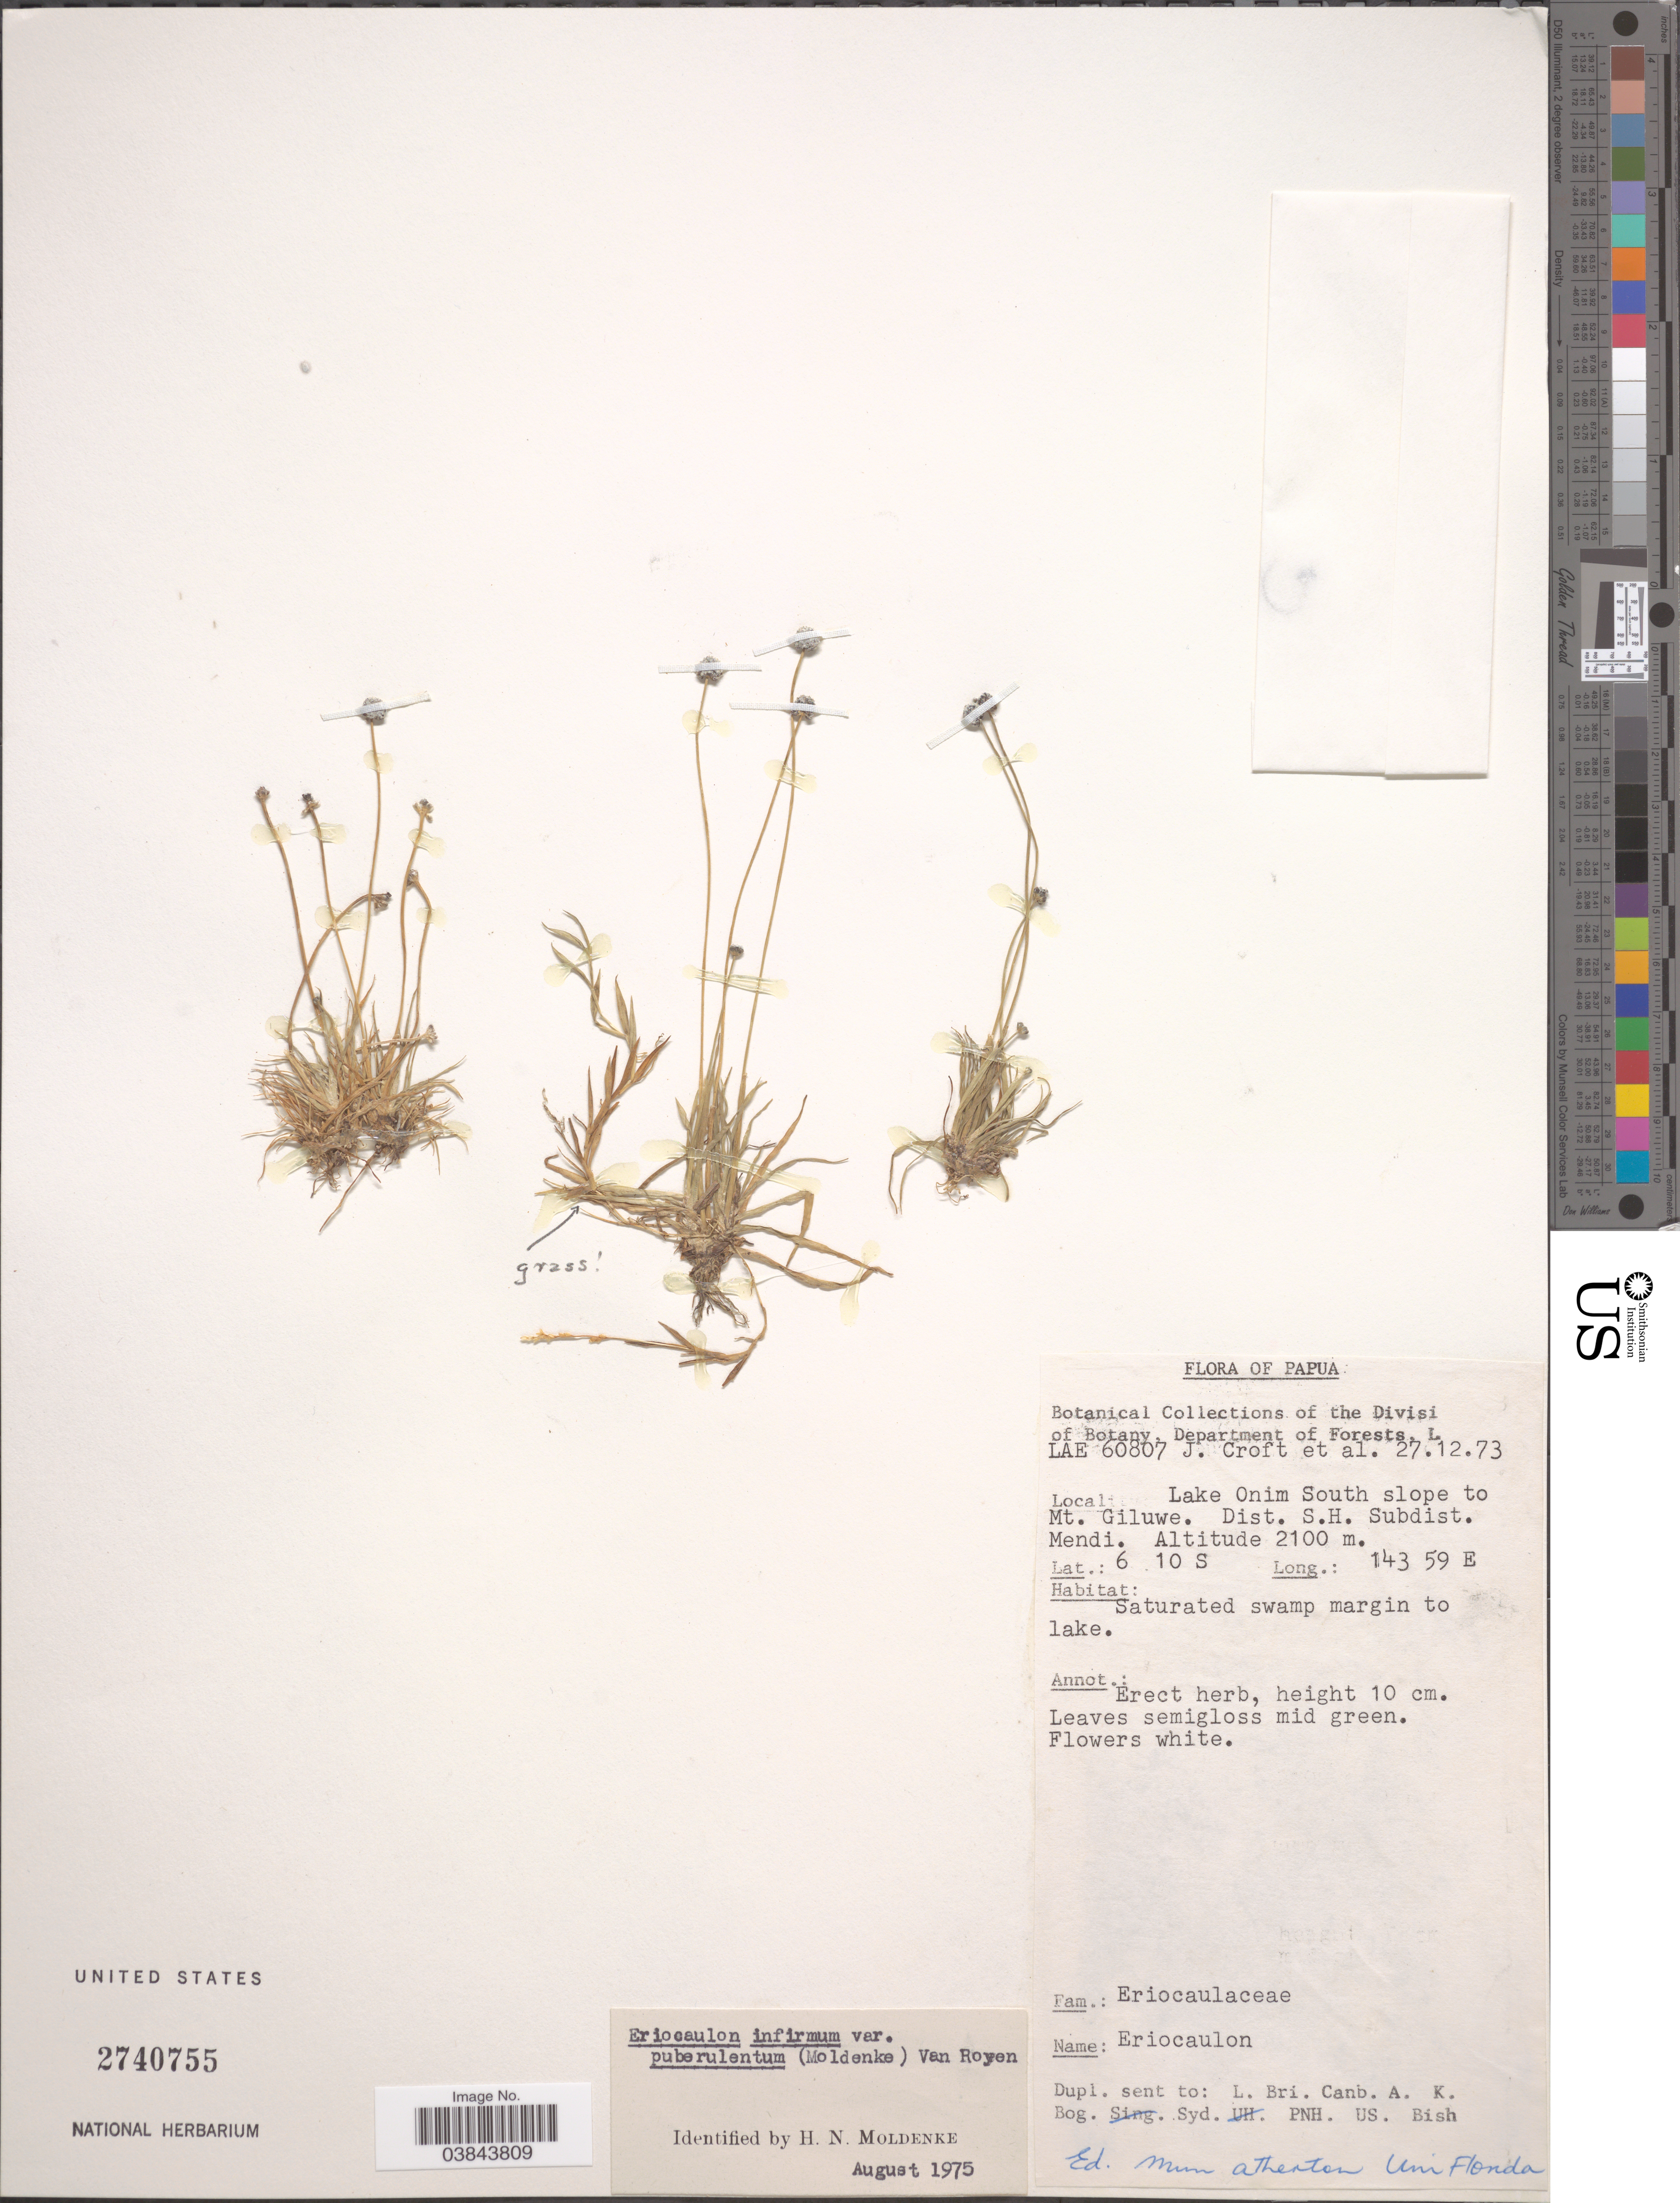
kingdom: Plantae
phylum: Tracheophyta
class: Liliopsida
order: Poales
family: Eriocaulaceae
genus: Eriocaulon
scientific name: Eriocaulon infirmum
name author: Steud.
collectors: J. Croft & et al.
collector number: LAE60807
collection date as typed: Transcribed d/m/y: 27/12/73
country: Papua New Guinea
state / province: Southern Highlands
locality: Papua. Lake Onim South slopw to Mt. Giluwe. Dist. S. H. Subdist. Mendi.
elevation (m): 2100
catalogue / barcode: US 2740755